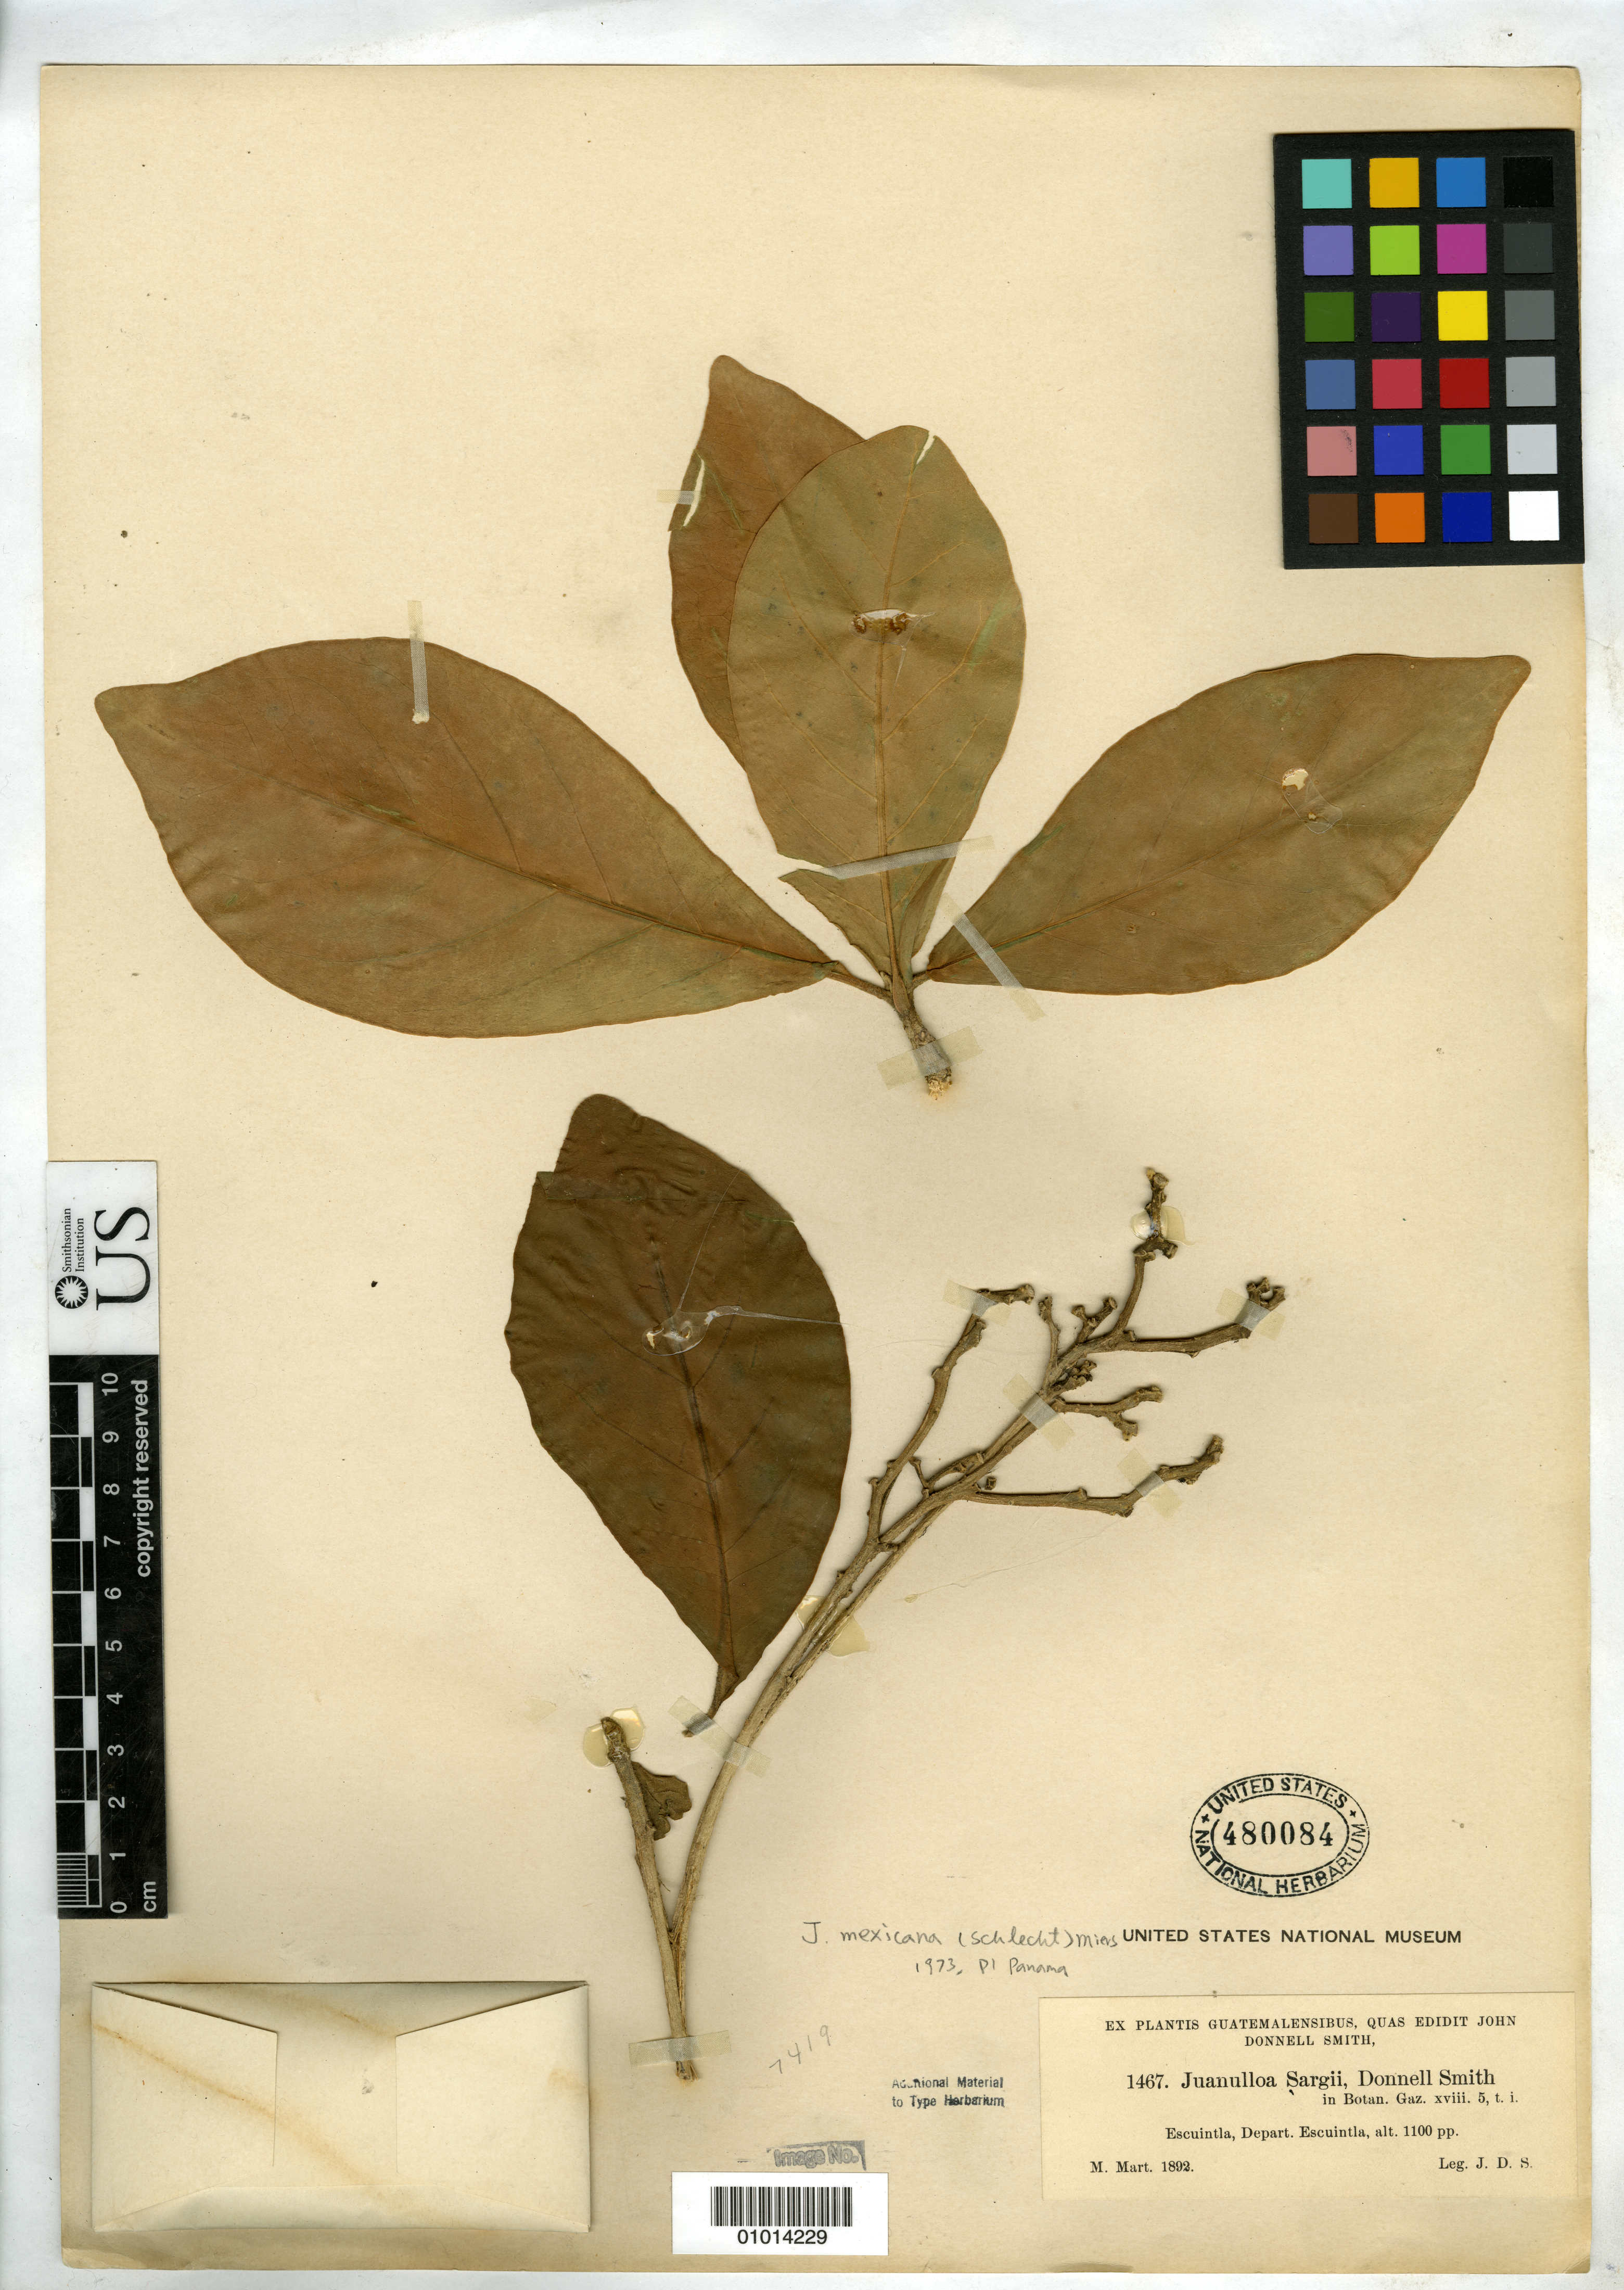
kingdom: Plantae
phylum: Tracheophyta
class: Magnoliopsida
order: Solanales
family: Solanaceae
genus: Juanulloa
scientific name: Juanulloa sargii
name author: Donn. Sm.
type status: Type Collection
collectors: J. Donnell Smith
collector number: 1467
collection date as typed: Mar 1892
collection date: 1892-03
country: Guatemala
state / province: Escuintla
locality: Escuintla.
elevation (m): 335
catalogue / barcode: US 480084